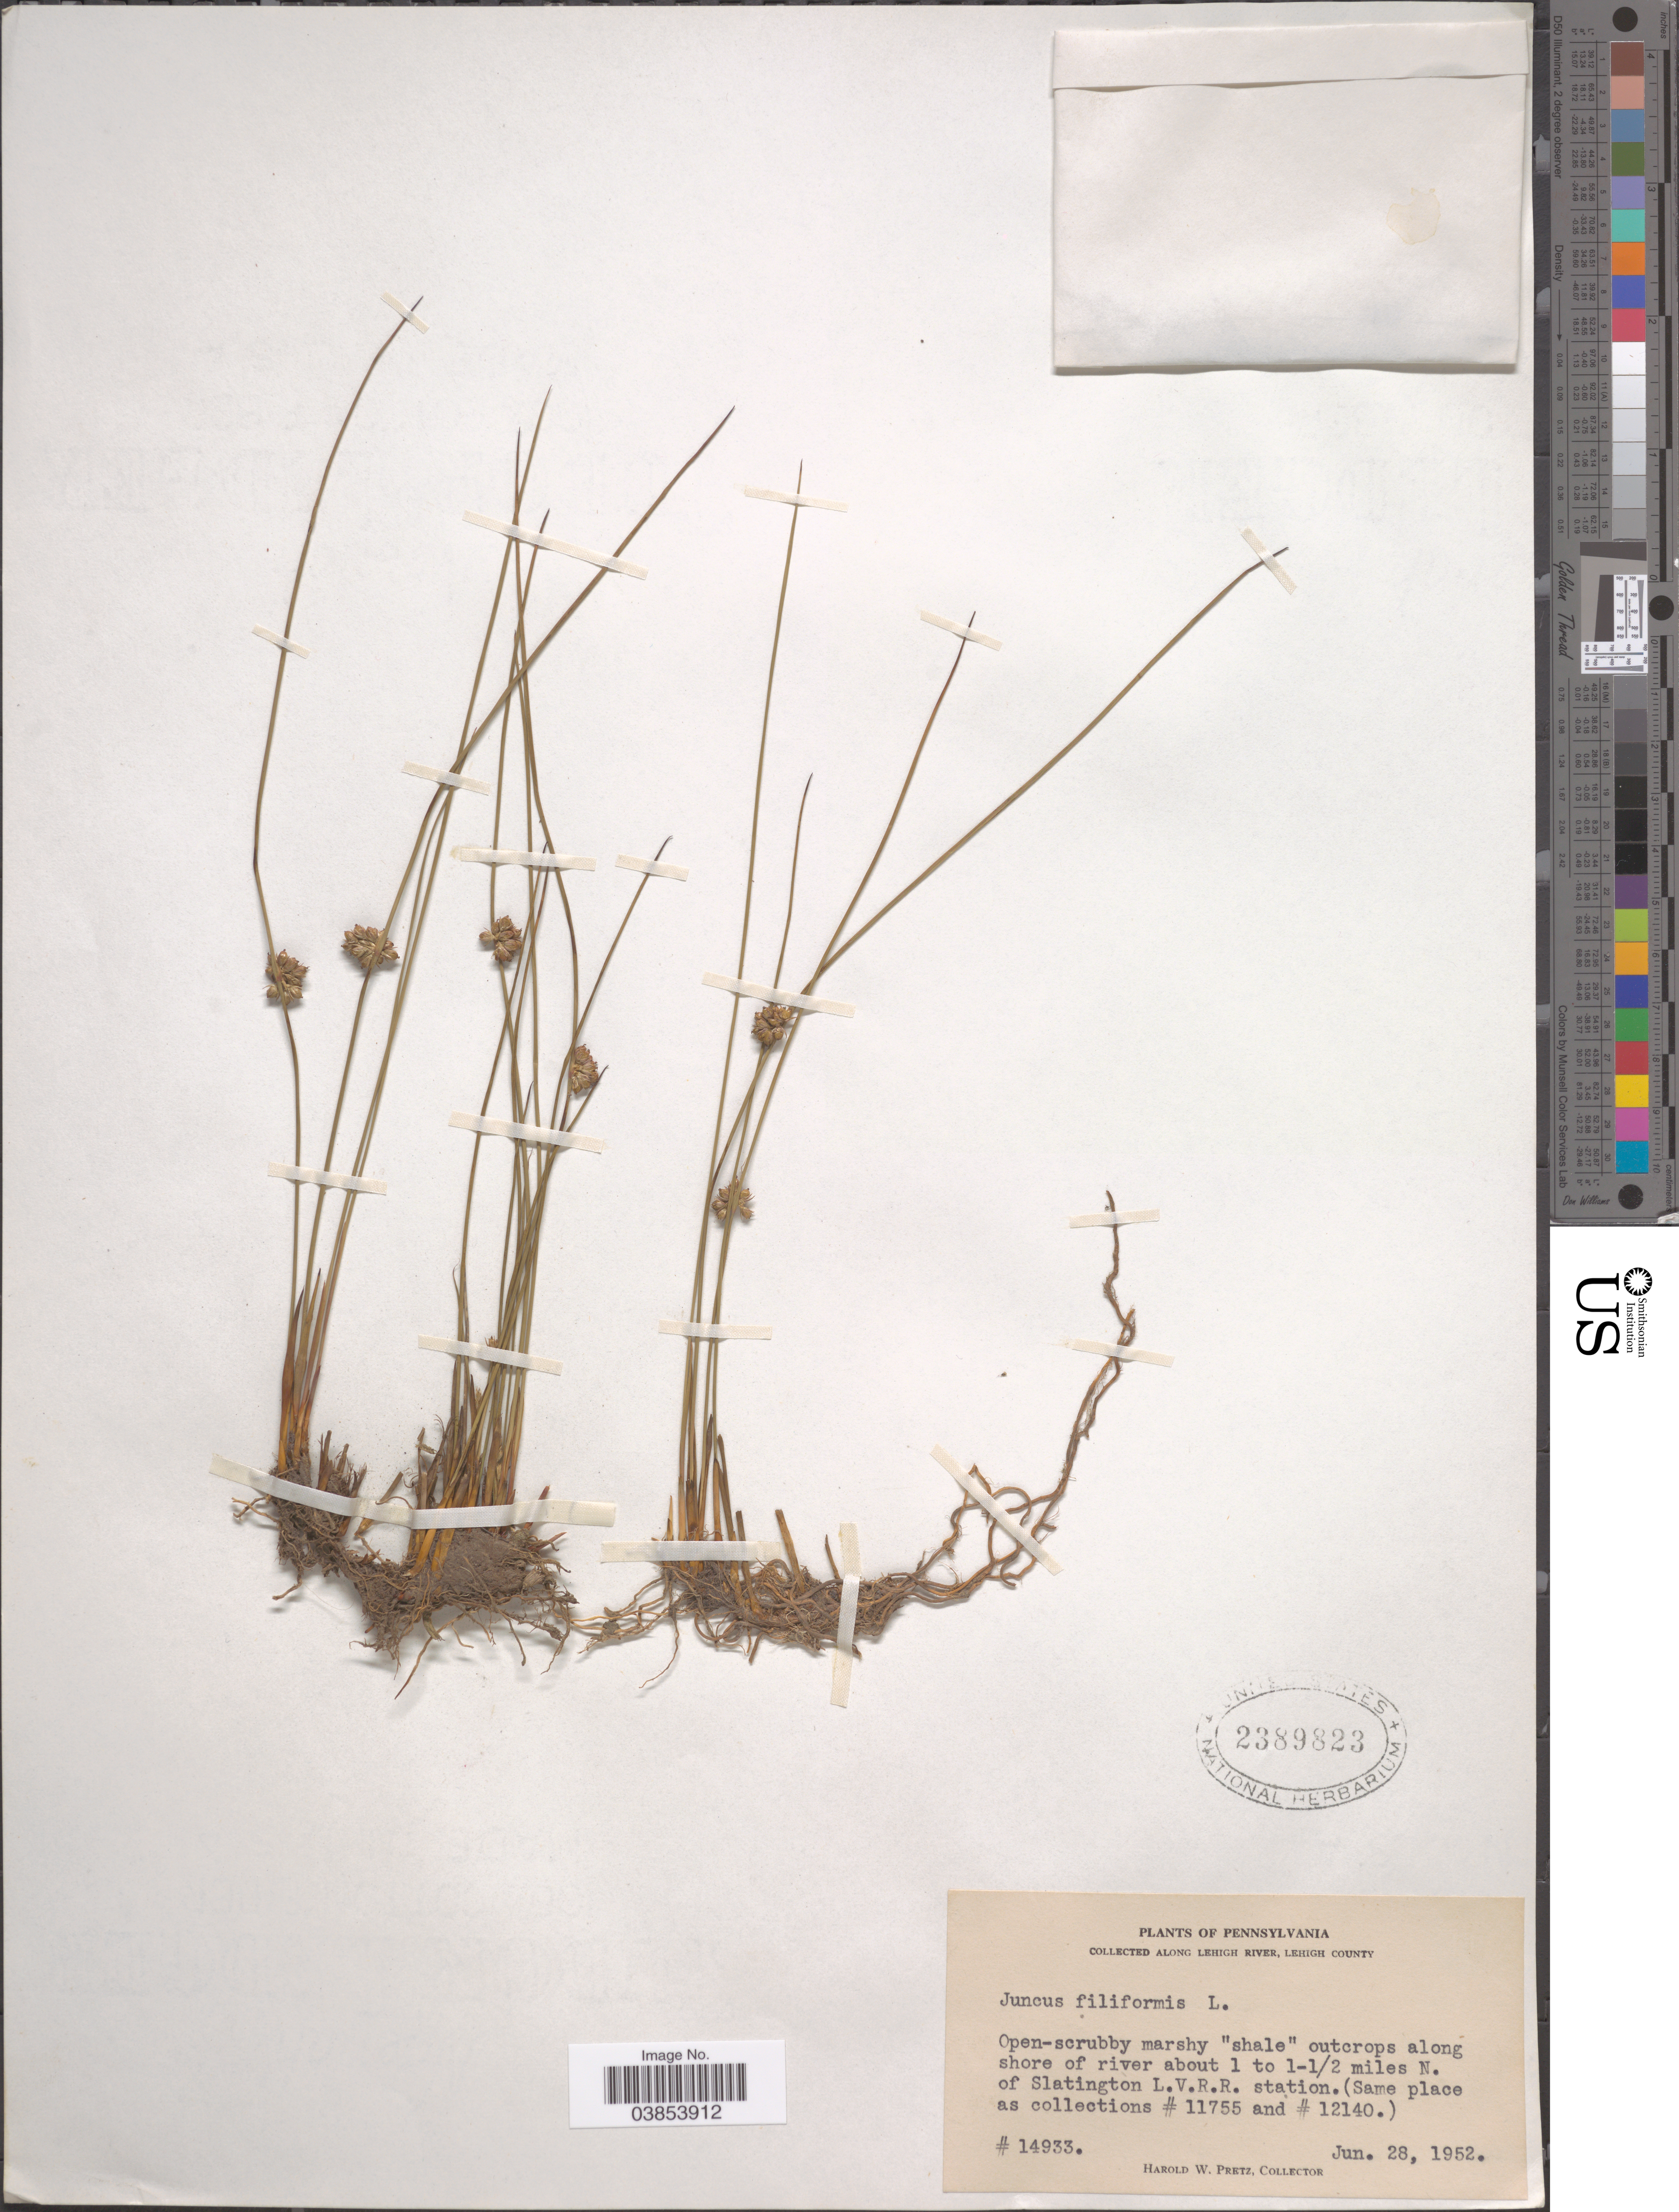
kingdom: Plantae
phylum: Tracheophyta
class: Liliopsida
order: Poales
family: Juncaceae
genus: Juncus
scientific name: Juncus filiformis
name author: L.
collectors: H. W. Pretz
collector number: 14933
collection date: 1952-06-28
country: United States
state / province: Pennsylvania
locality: Along Lehigh River, Lehigh County. Along shore of river about 1 to 1-½ miles N. of Slatington L.V.R.R. station.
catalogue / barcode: US 2389823